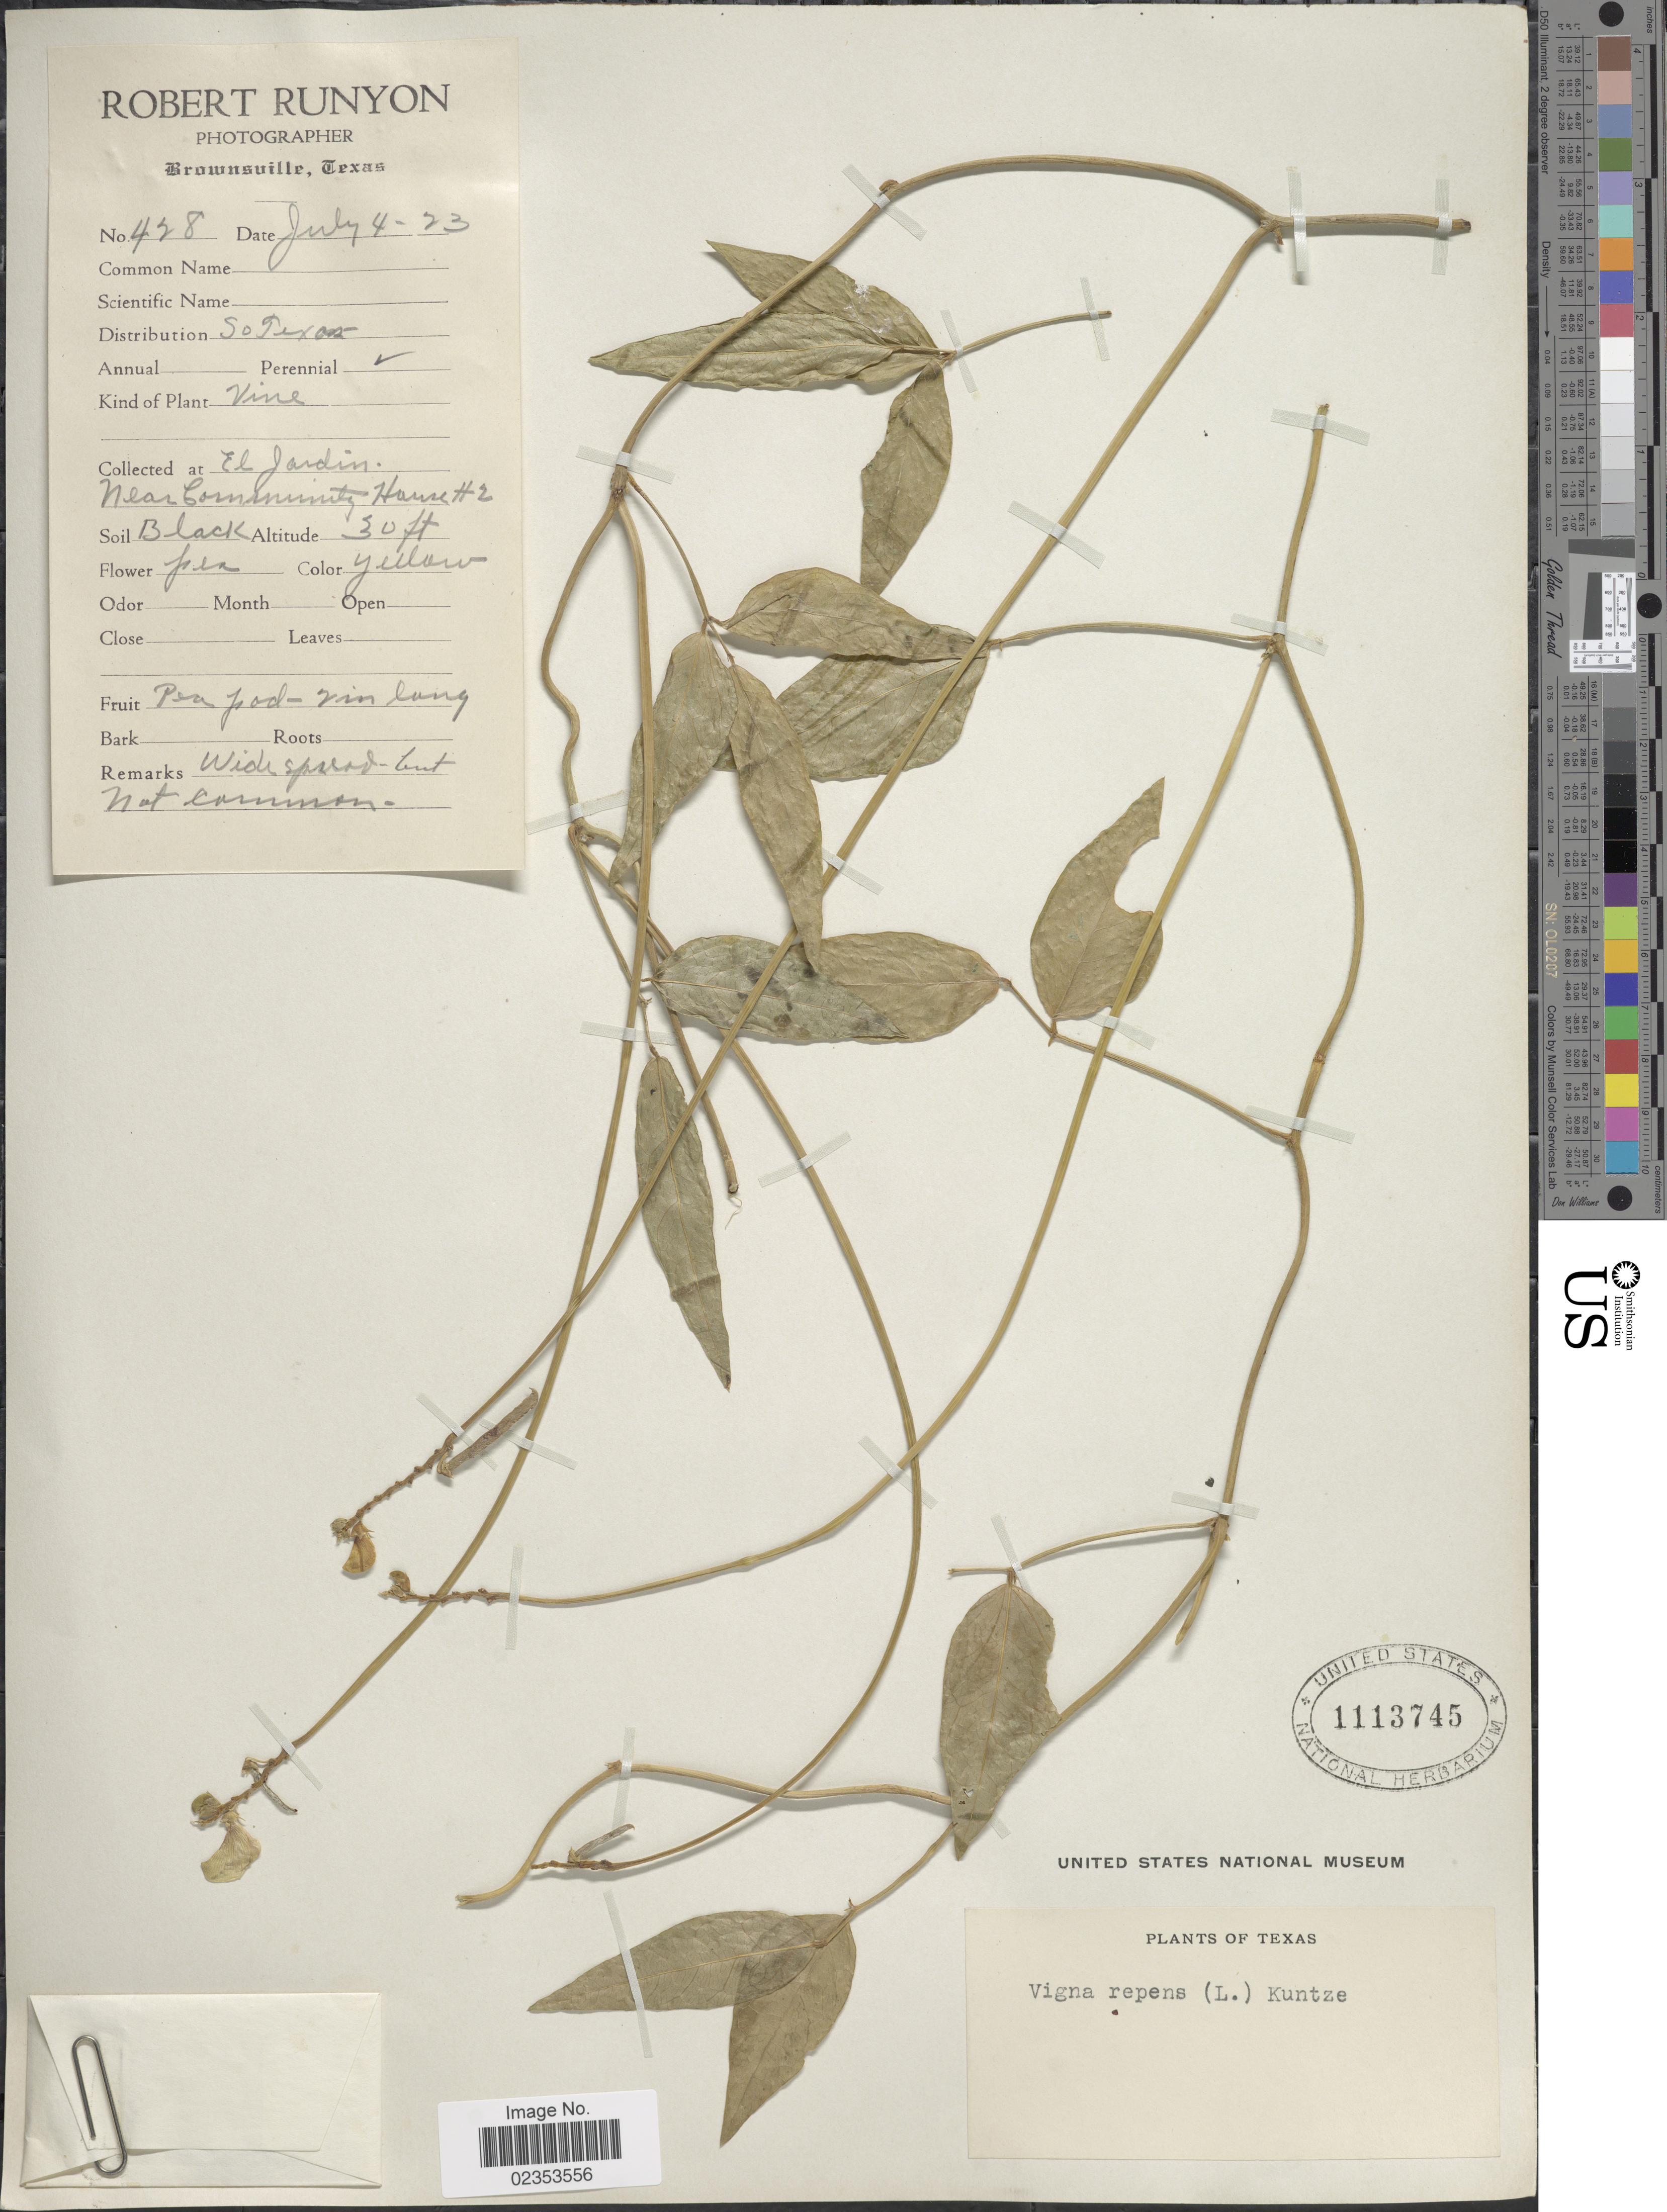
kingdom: Plantae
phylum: Tracheophyta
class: Magnoliopsida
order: Fabales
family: Fabaceae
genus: Vigna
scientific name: Vigna luteola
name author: (Jacq.) Benth.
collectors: R. Runyon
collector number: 428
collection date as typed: Transcribed d/m/y: 4/7/23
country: United States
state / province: Texas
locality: Brownsville, El Jardin. Near Community House #2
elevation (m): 9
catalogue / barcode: US 1113745